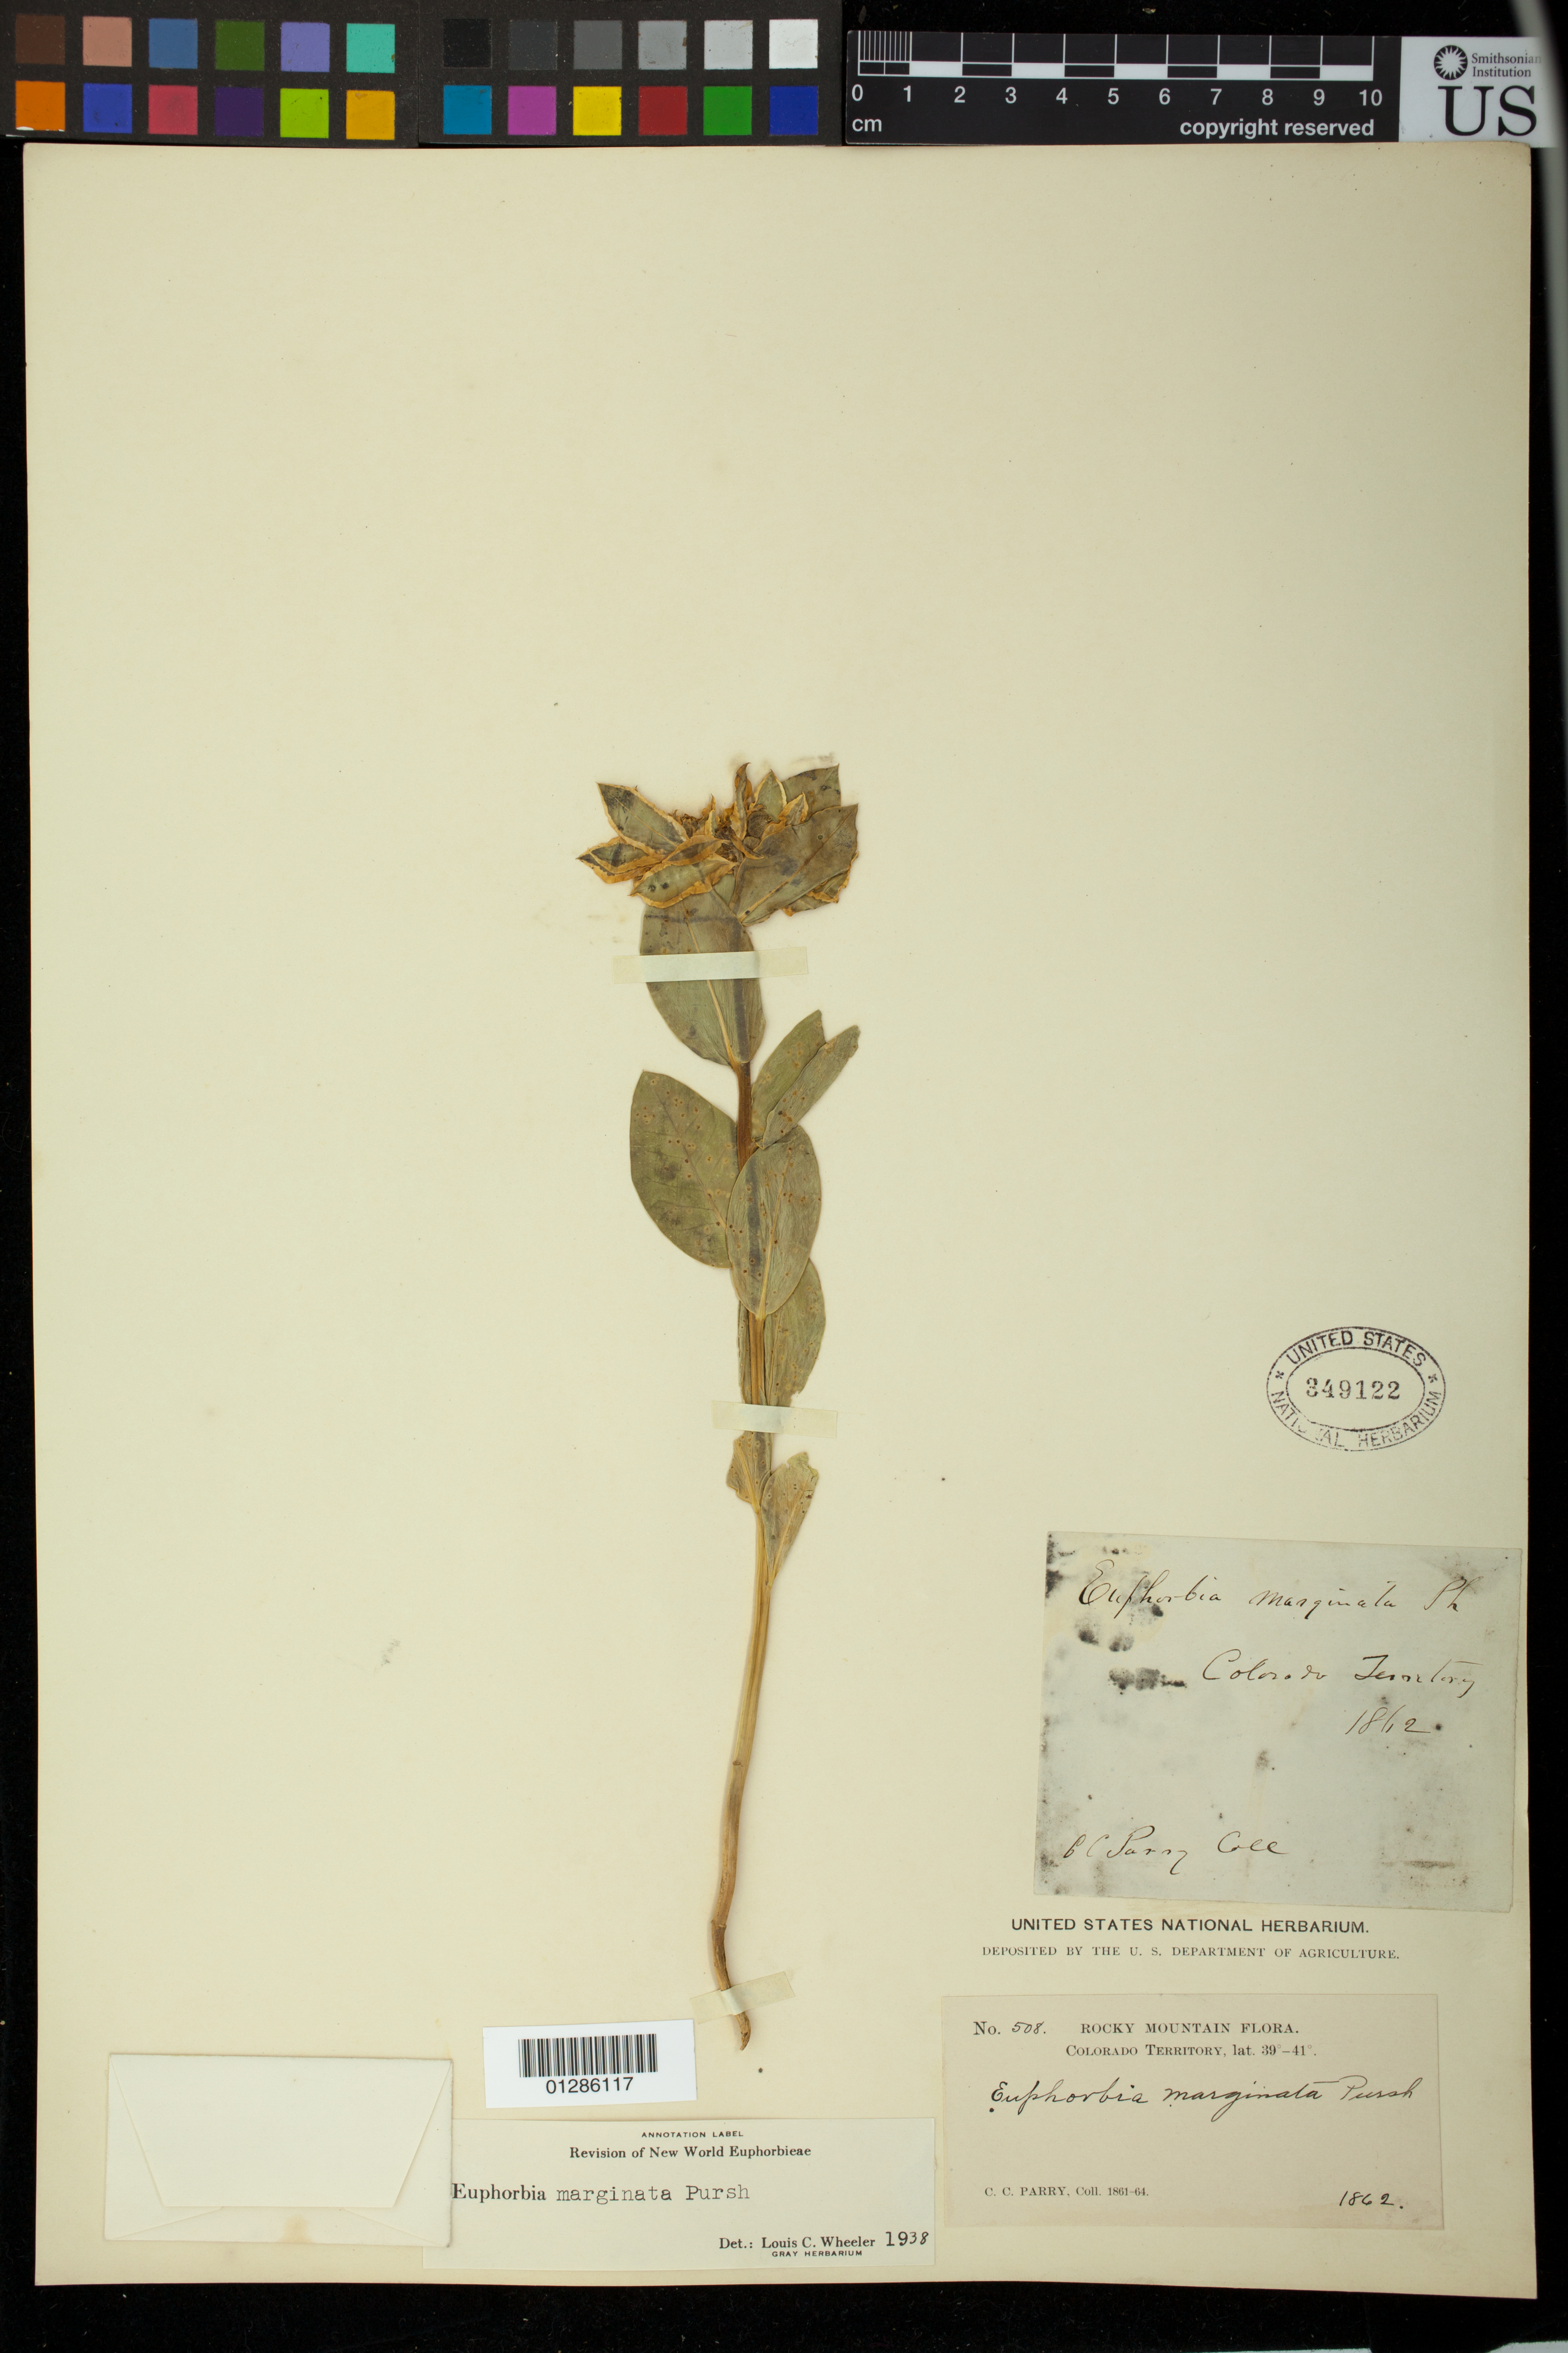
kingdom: Plantae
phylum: Tracheophyta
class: Magnoliopsida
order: Malpighiales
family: Euphorbiaceae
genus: Euphorbia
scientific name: Euphorbia marginata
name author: Pursh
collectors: C. C. Parry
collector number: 508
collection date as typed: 1862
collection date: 1862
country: United States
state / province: Colorado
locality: Colorado Territory, lat. 39°-41°.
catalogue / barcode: US 349122